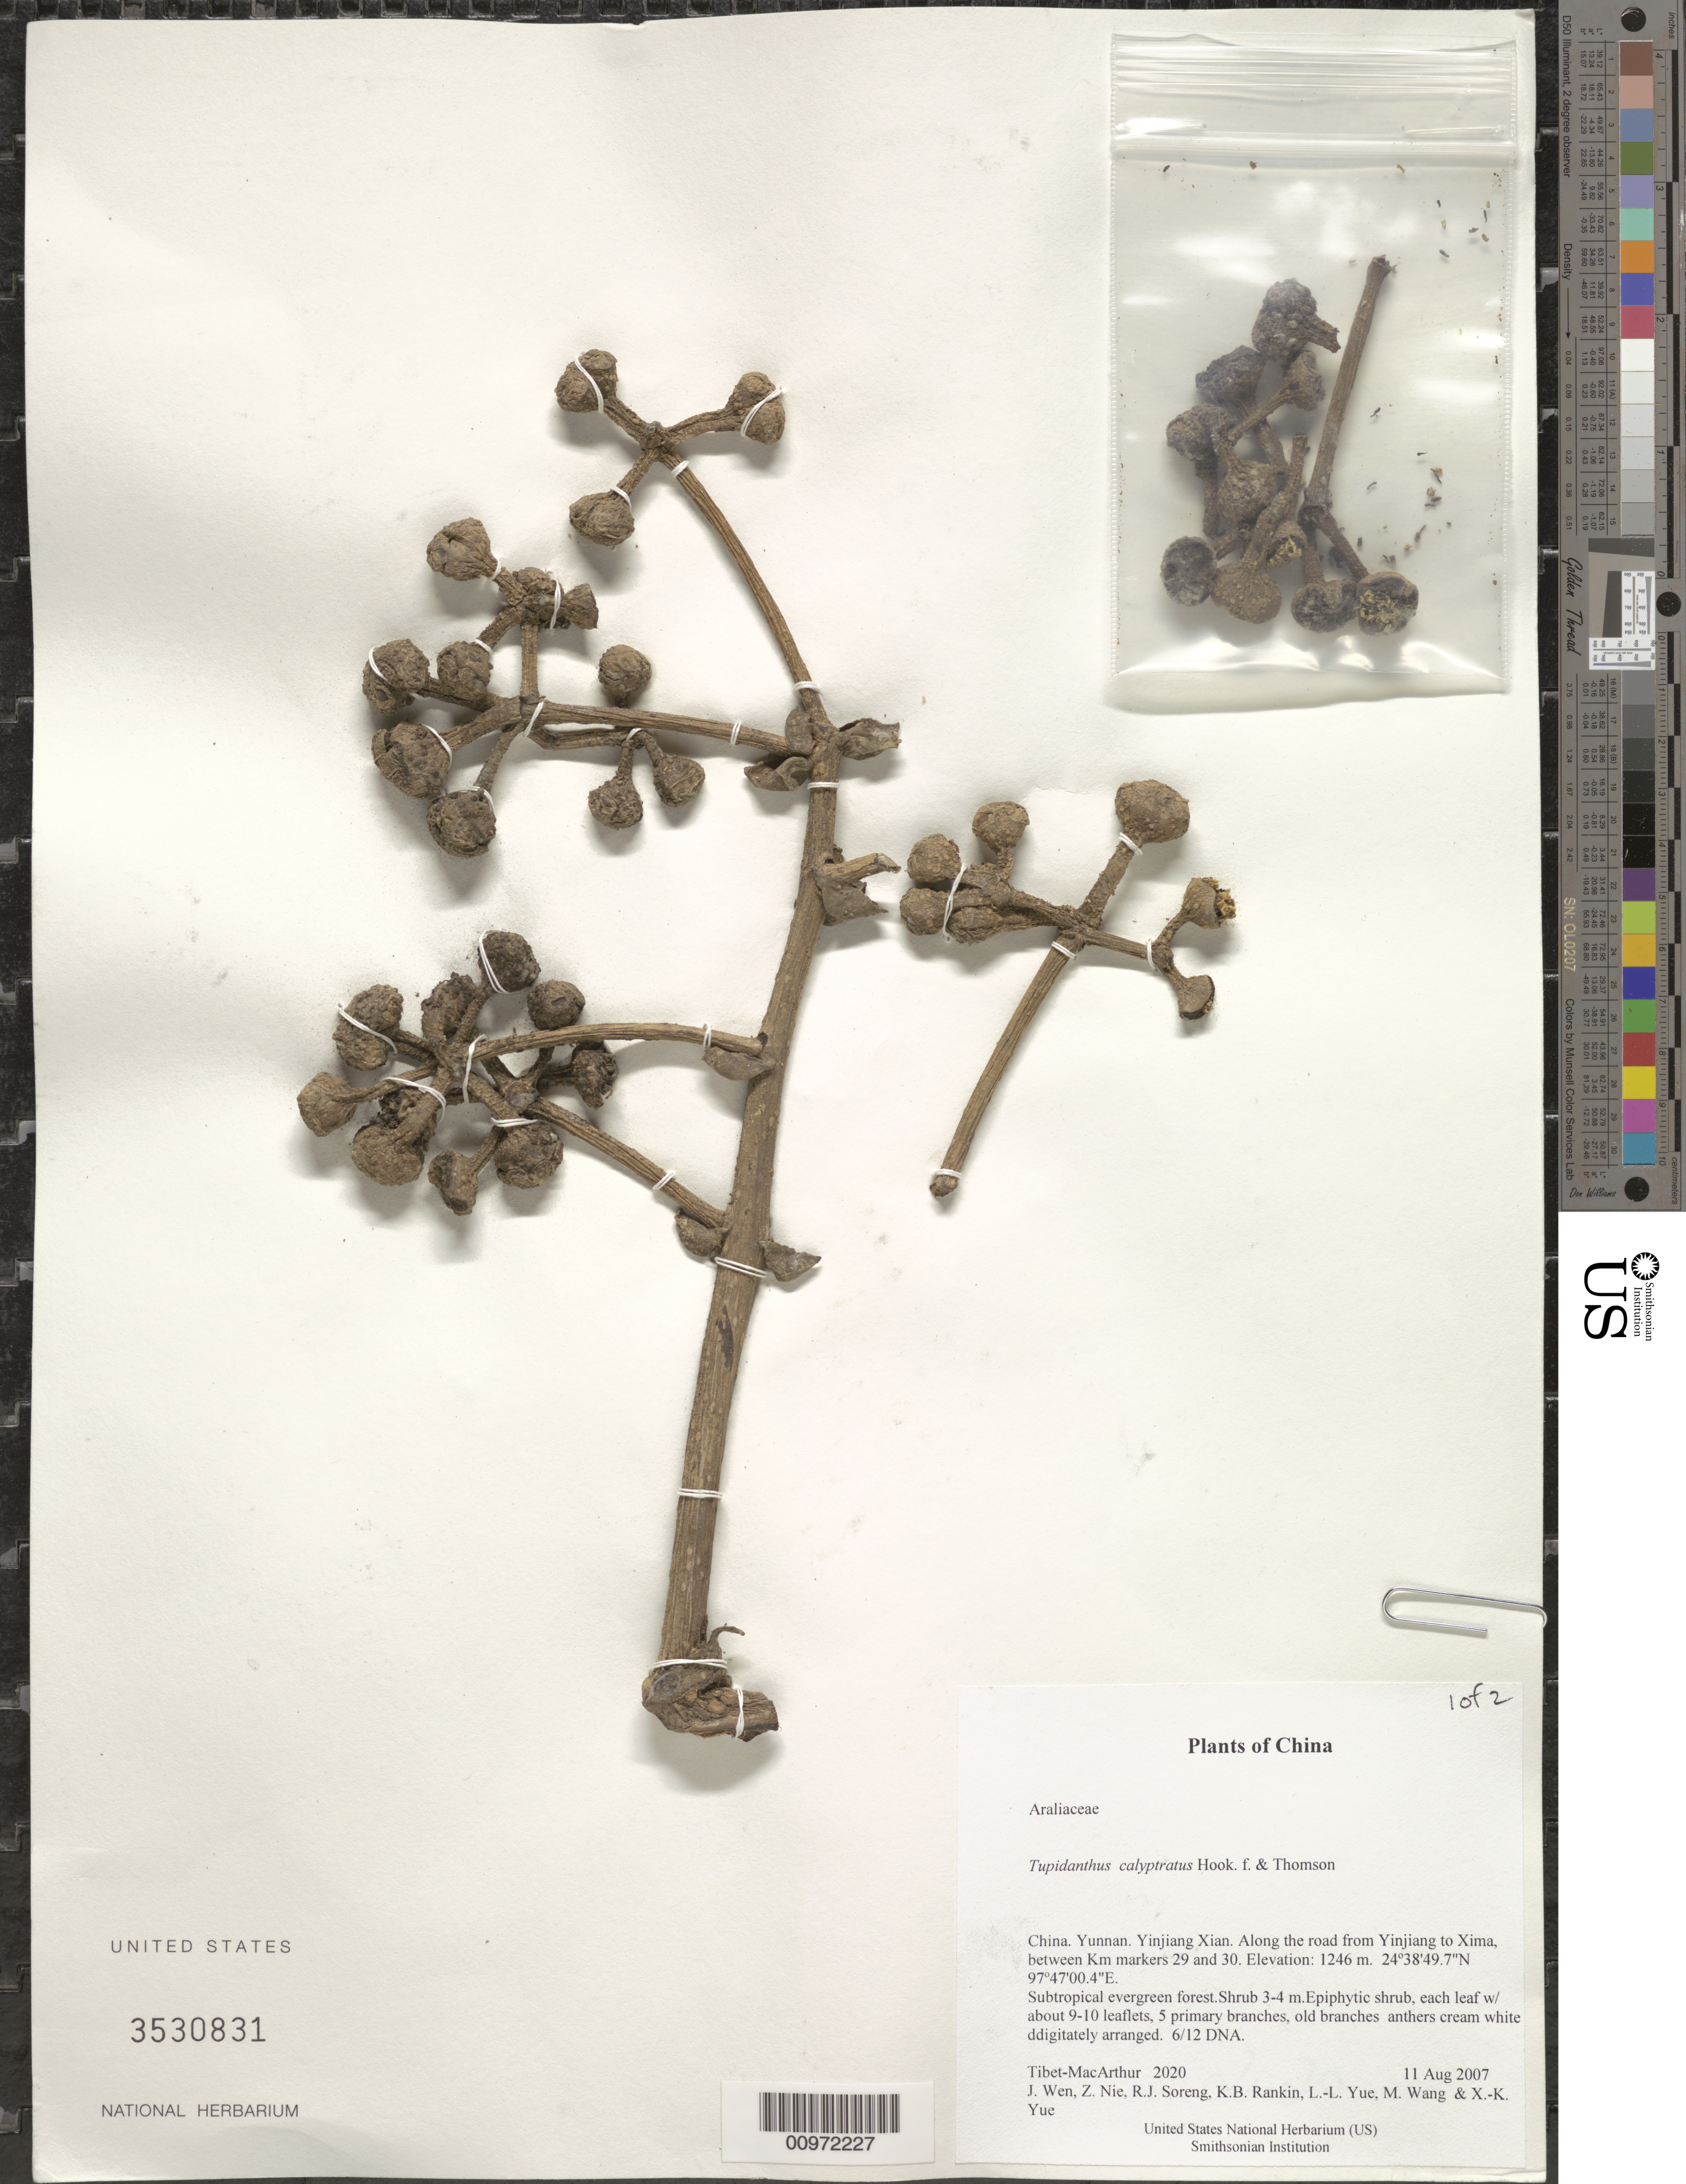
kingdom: Plantae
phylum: Tracheophyta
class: Magnoliopsida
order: Apiales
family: Araliaceae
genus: Tupidanthus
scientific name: Tupidanthus calyptratus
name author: Hook. f. & Thomson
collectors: Tibet-MacArthur, J. Wen, Z. Nie, R. J. Soreng, K. Rankin, L. Yue, M. Wang & X. Yue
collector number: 2020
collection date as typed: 11 Aug 2007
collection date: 2007-08-11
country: China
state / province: Yunnan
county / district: Yinjiang Xian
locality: Along the road from Yinjiang to Xima, between Km markers 29 and 30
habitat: Subtropical evergreen forest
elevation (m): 1246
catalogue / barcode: US 3530831